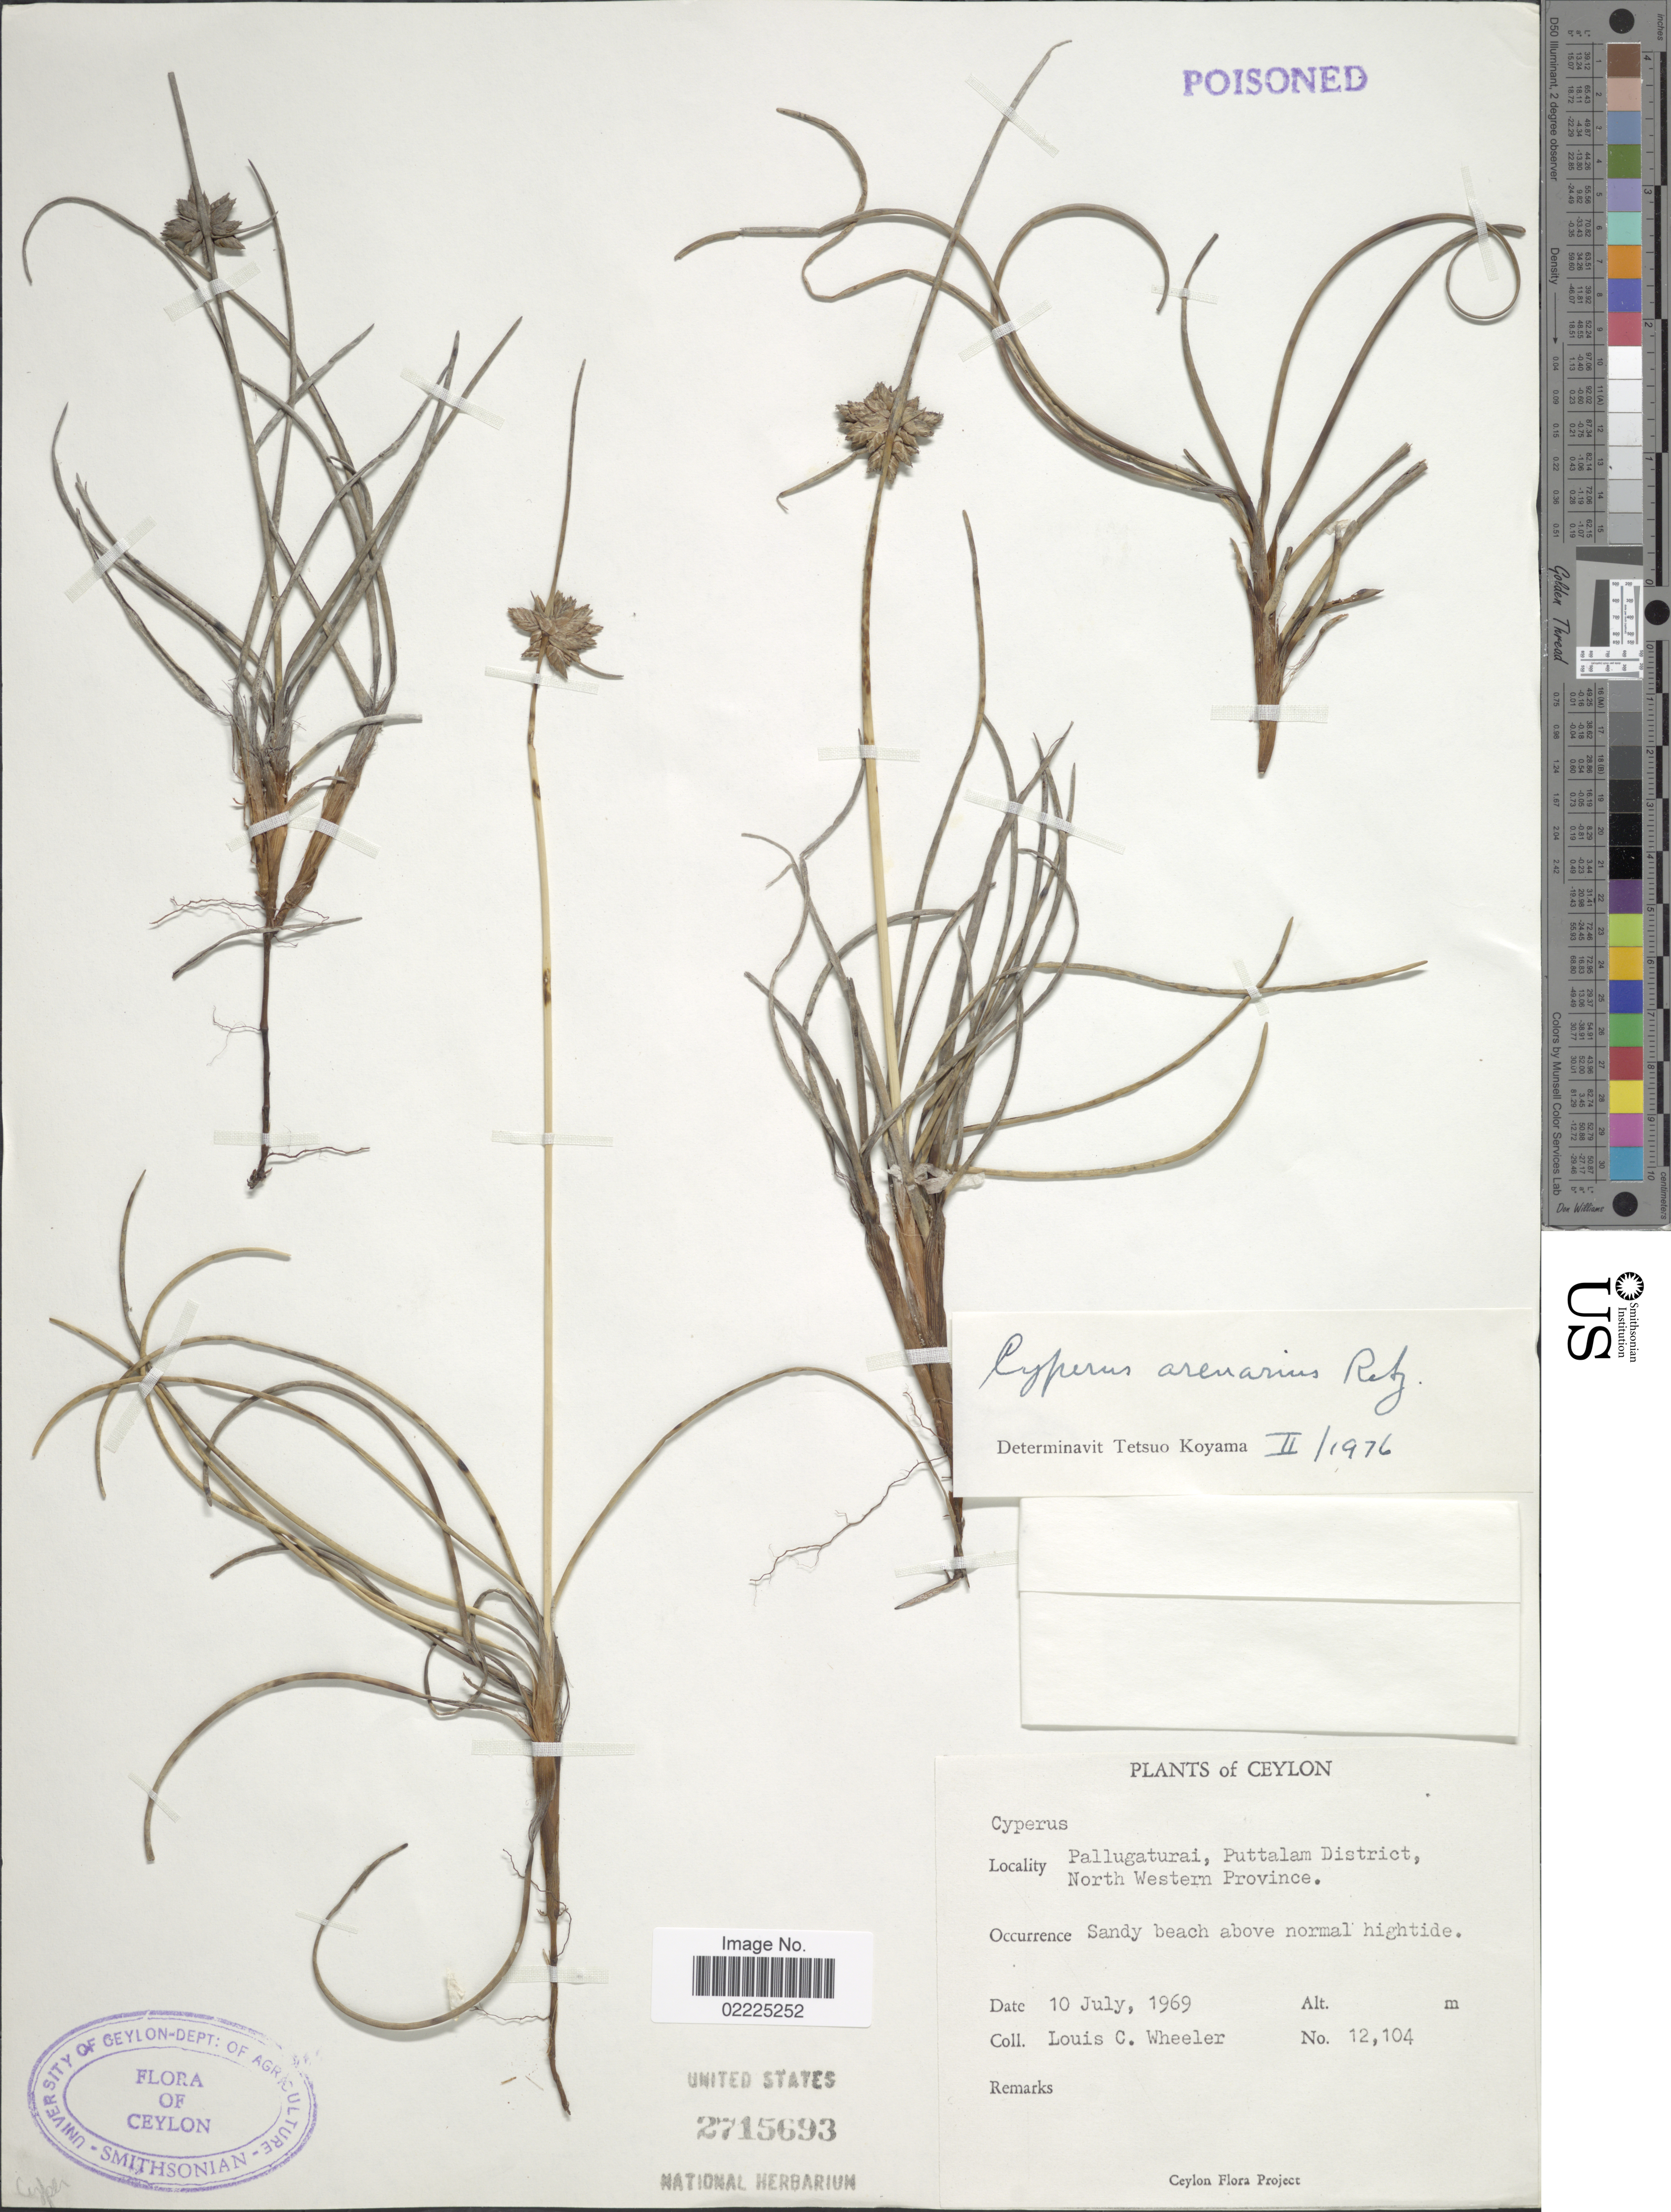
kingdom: Plantae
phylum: Tracheophyta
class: Liliopsida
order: Poales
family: Cyperaceae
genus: Cyperus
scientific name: Cyperus arenarius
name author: Retz.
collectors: L. C. Wheeler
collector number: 12104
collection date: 1969-07-10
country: Sri Lanka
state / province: North Western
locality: Ceylon, Pallugaturai, Puttalam District, North Western Province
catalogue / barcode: US 2715693